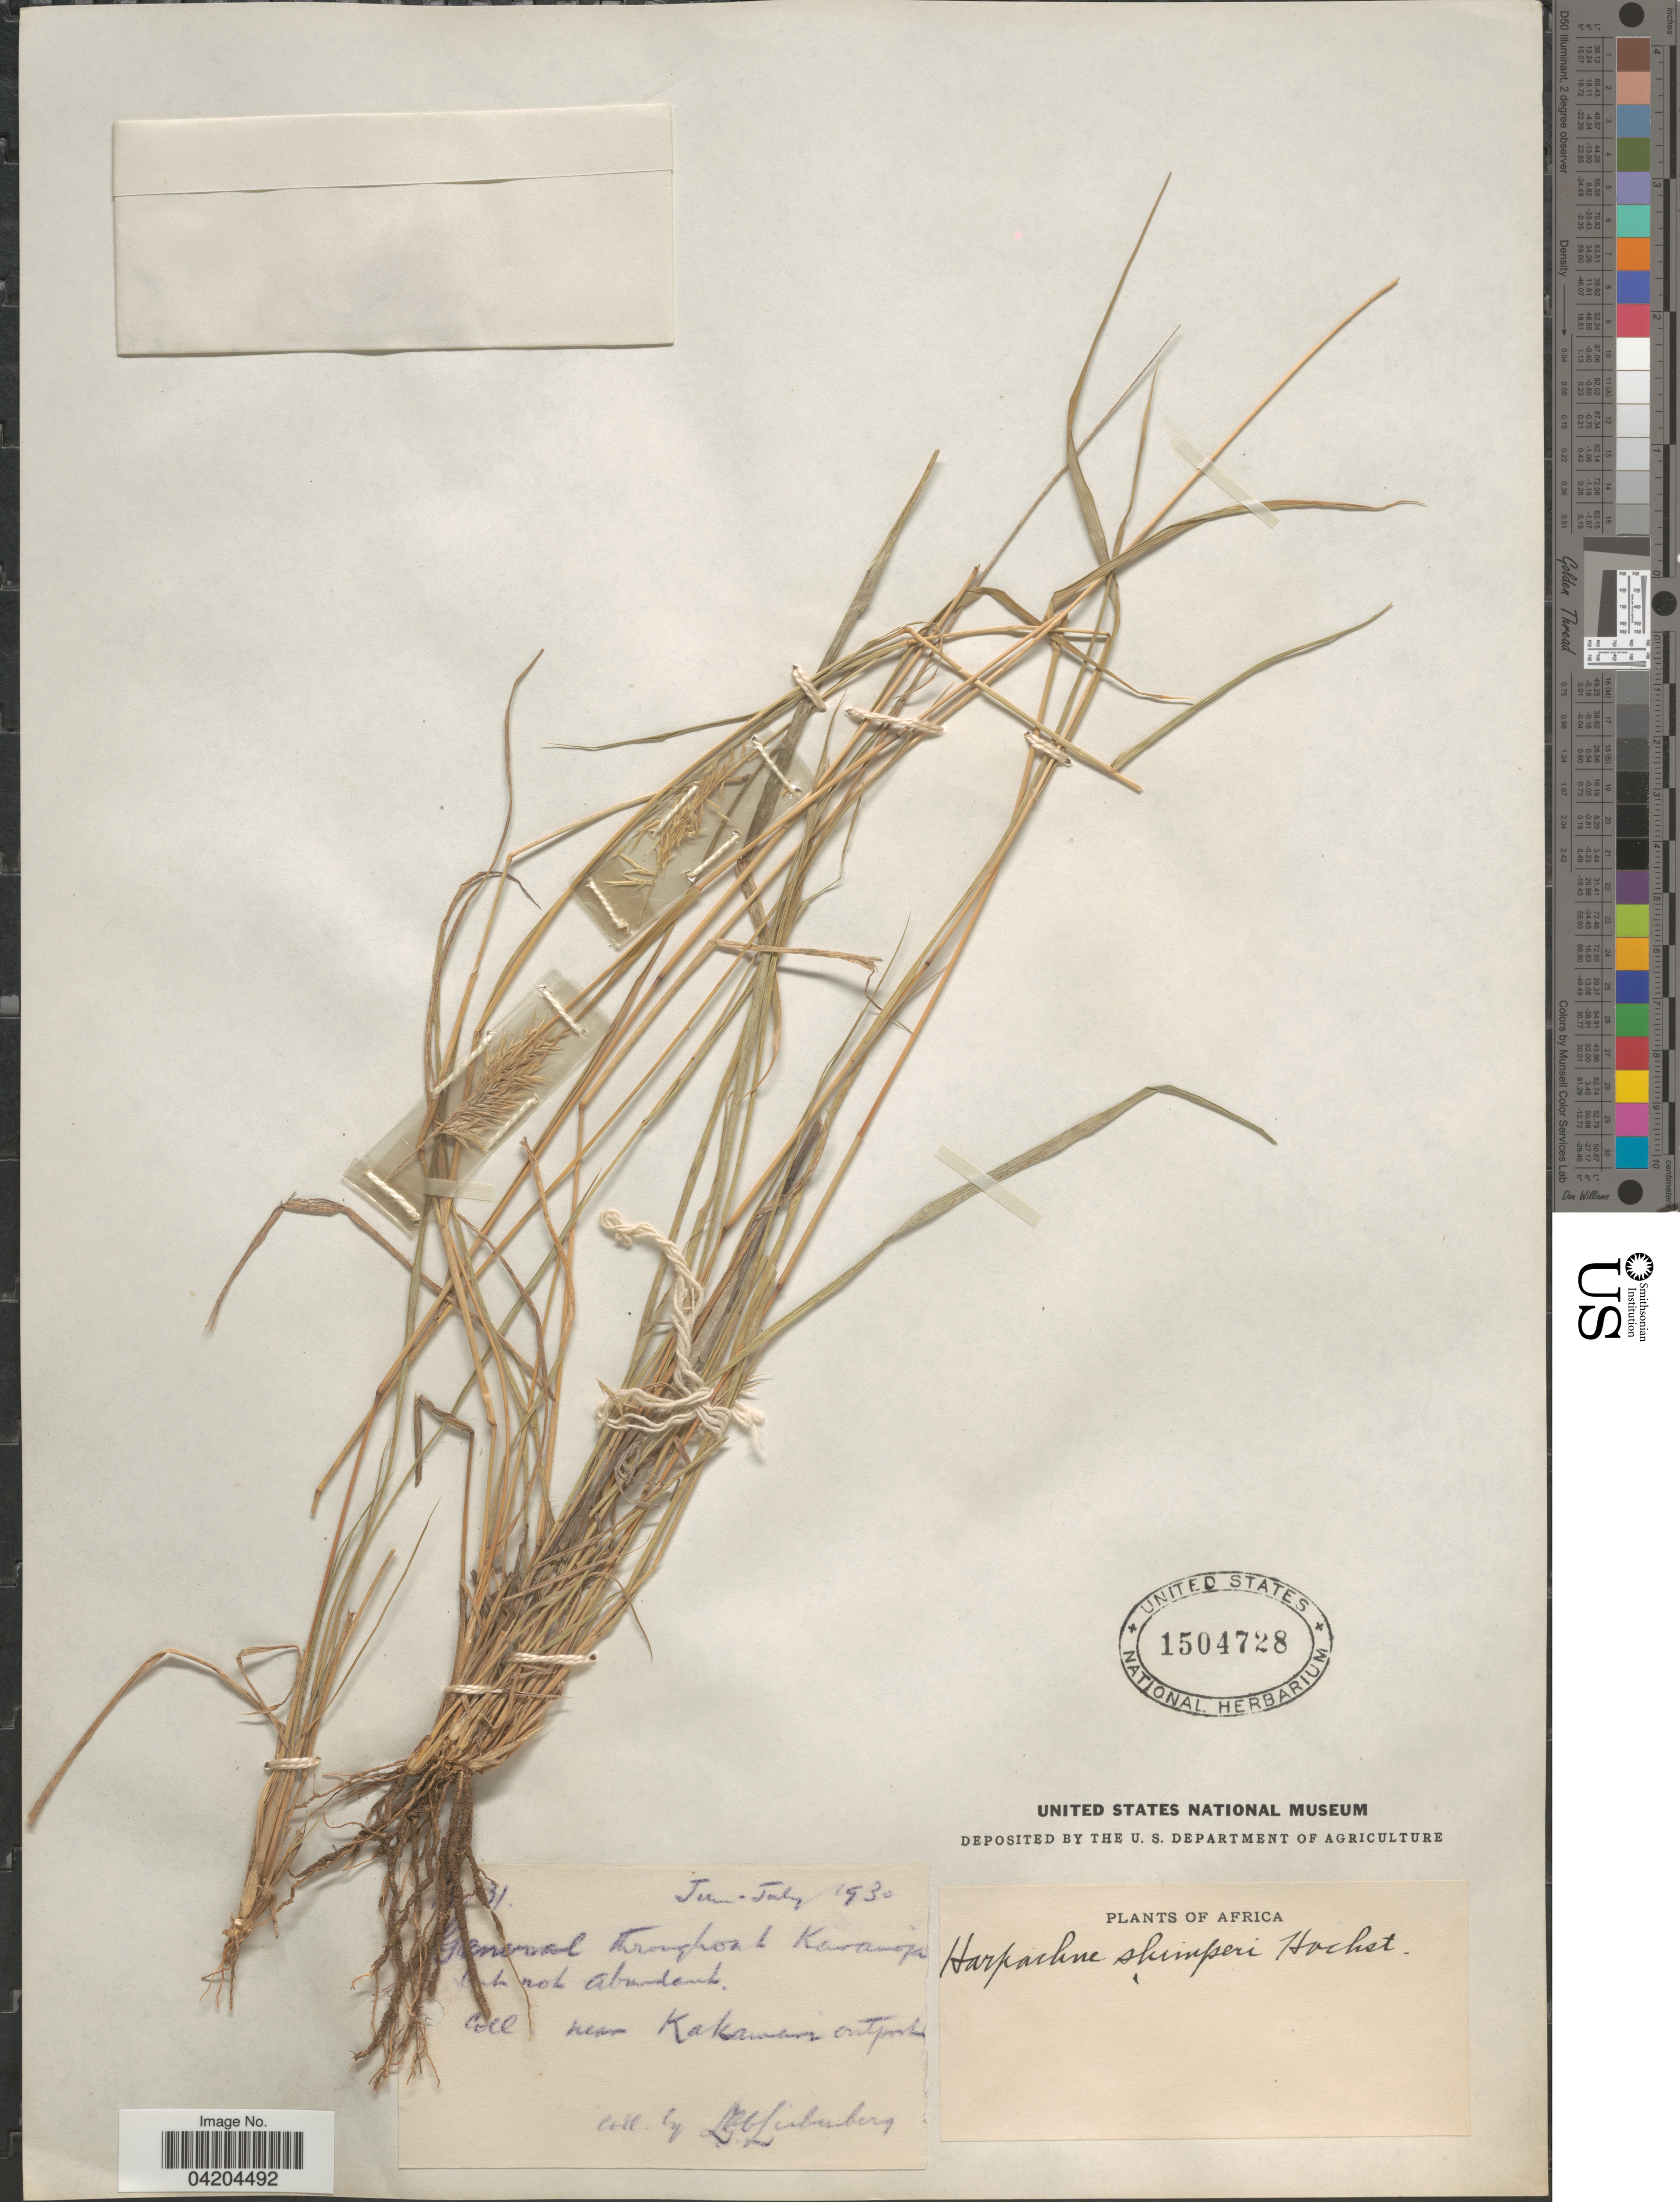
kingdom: Plantae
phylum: Tracheophyta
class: Liliopsida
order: Poales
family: Poaceae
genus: Eragrostis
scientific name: Eragrostis schimperi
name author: (A. Rich.) Benth.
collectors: L. Liebenberg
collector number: !31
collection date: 1930-06/1930-07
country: Uganda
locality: Near Kakamari outport. Africa.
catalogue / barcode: US 1504728